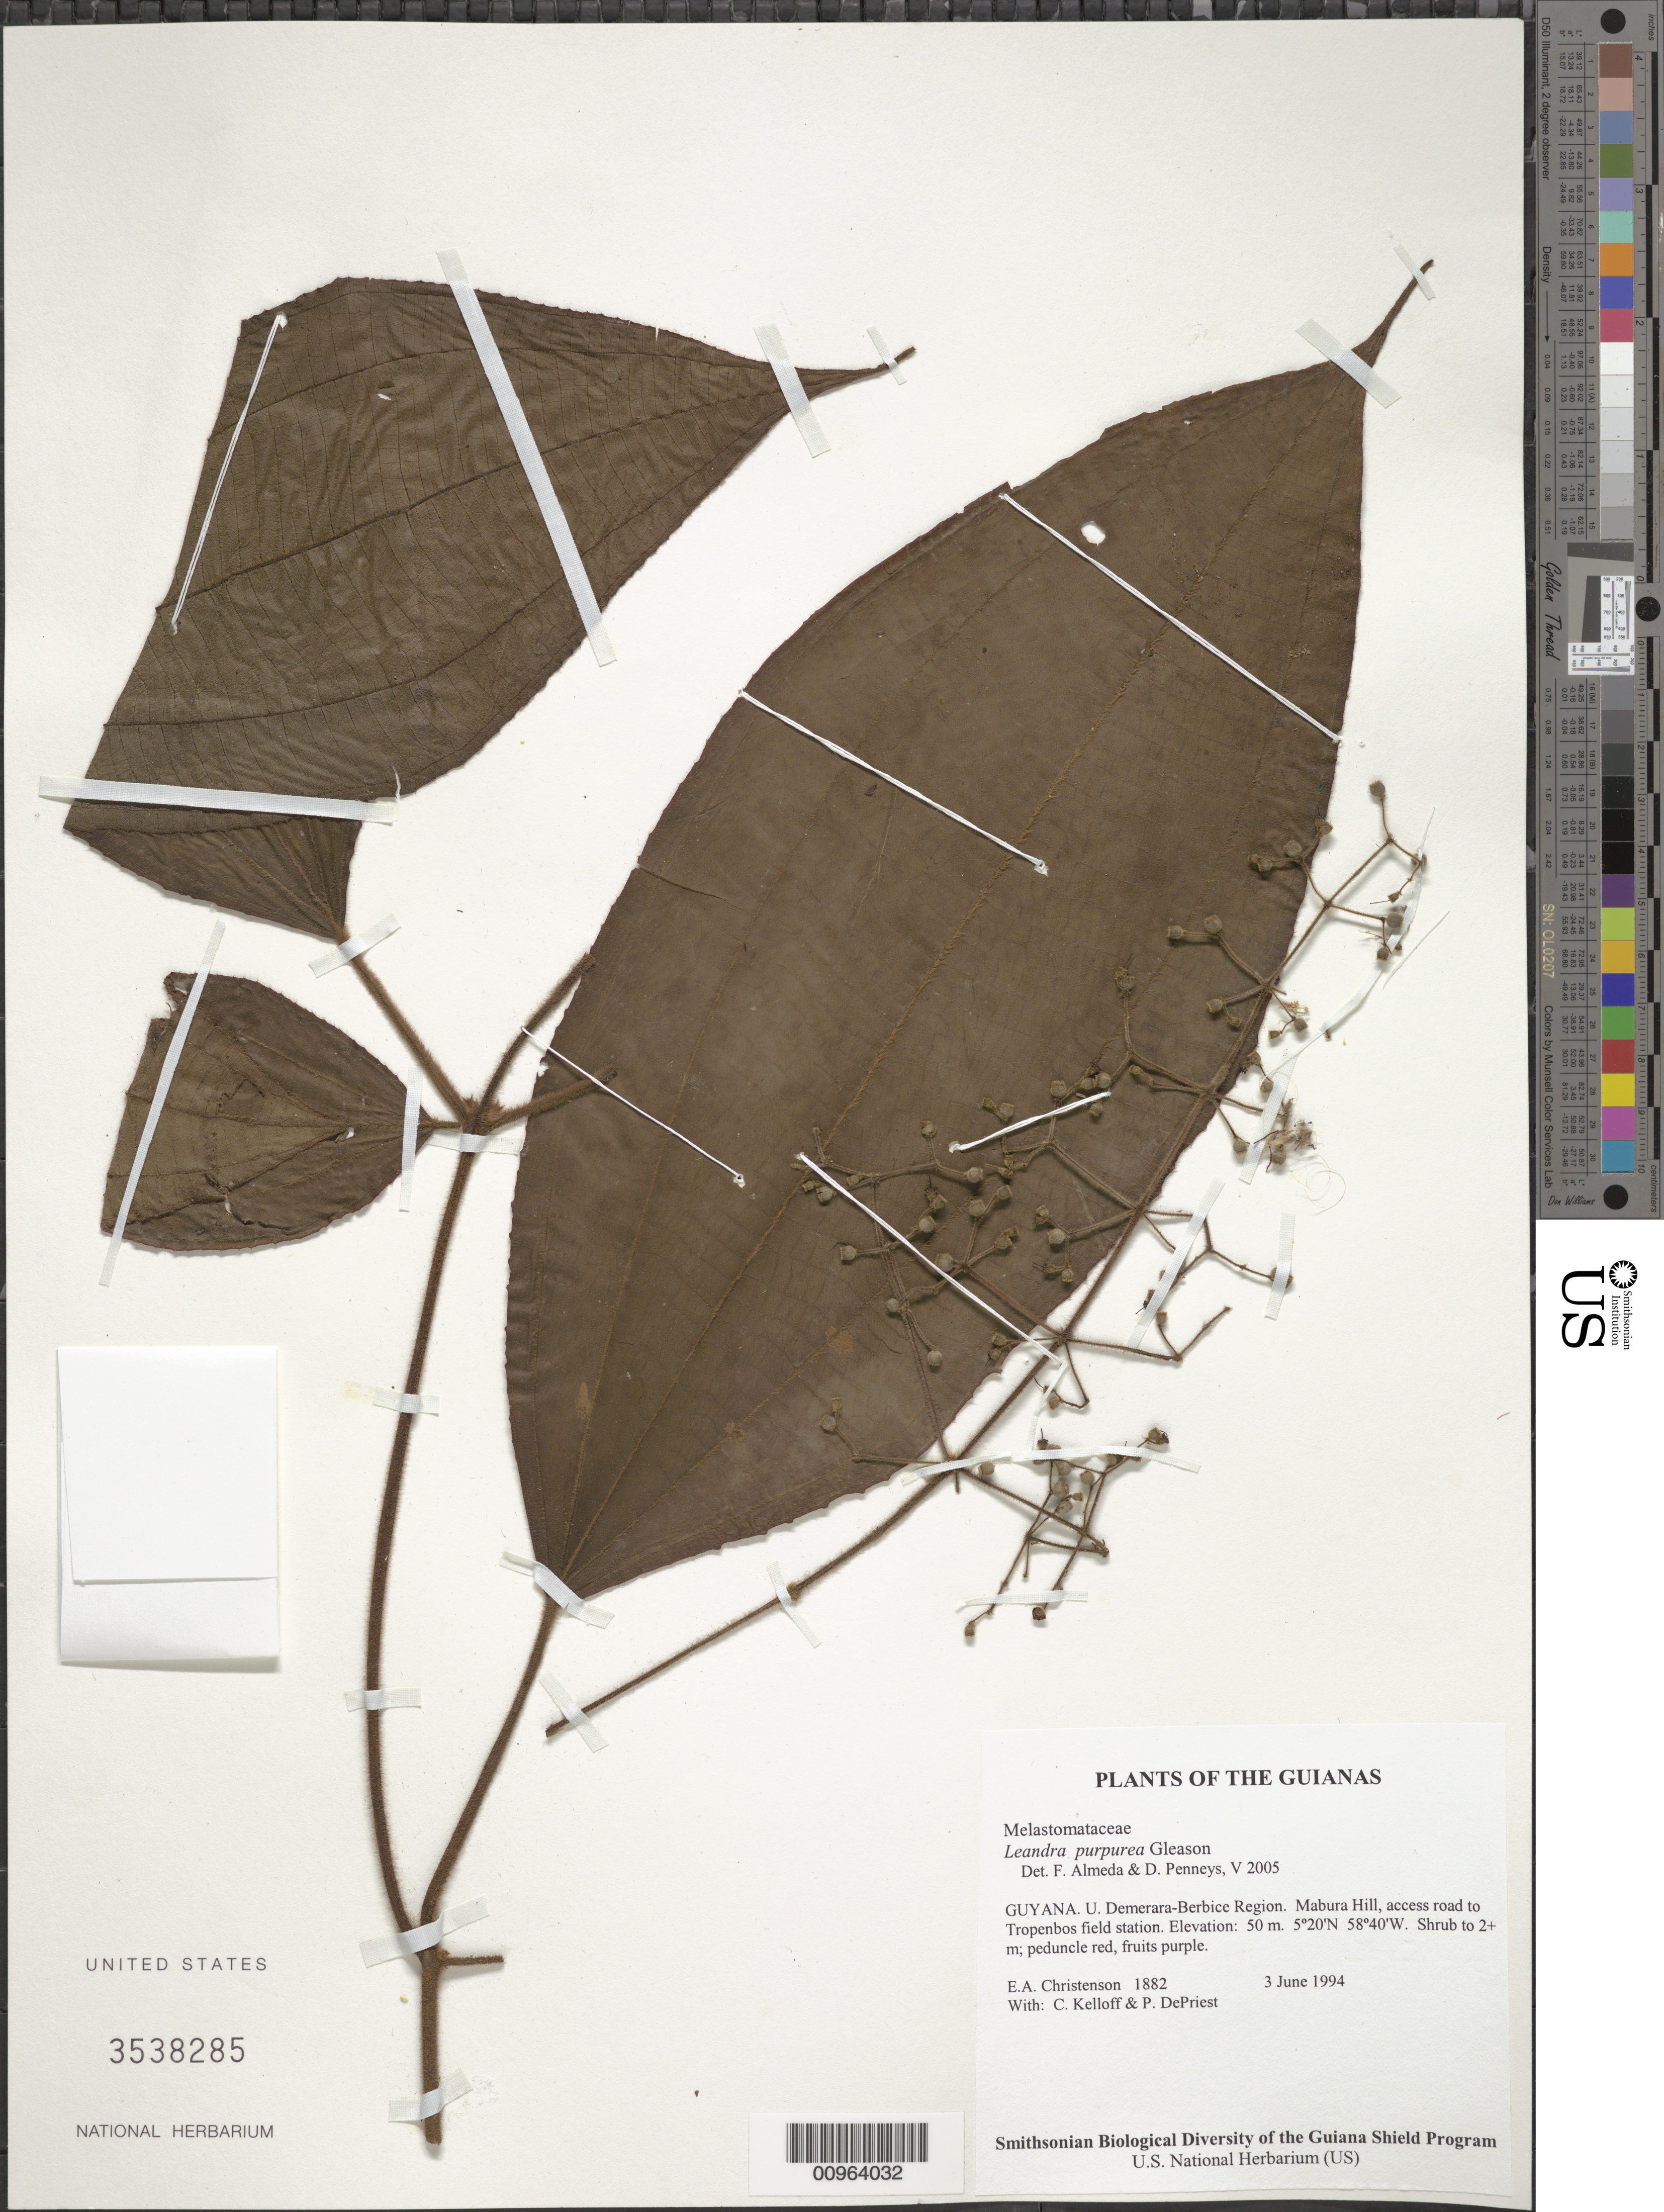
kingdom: Plantae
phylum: Tracheophyta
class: Magnoliopsida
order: Myrtales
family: Melastomataceae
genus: Leandra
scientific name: Leandra purpurea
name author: Gleason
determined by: Almeda, F.; Penneys, D. S.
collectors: E. A. Christenson, C. L. Kelloff & P. DePriest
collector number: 1882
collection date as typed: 3 June 1994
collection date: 1994-06-03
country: Guyana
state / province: U. Demerara-Berbice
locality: Mabura Hill, access road to Tropenbos field station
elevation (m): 50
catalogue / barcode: US 3538285